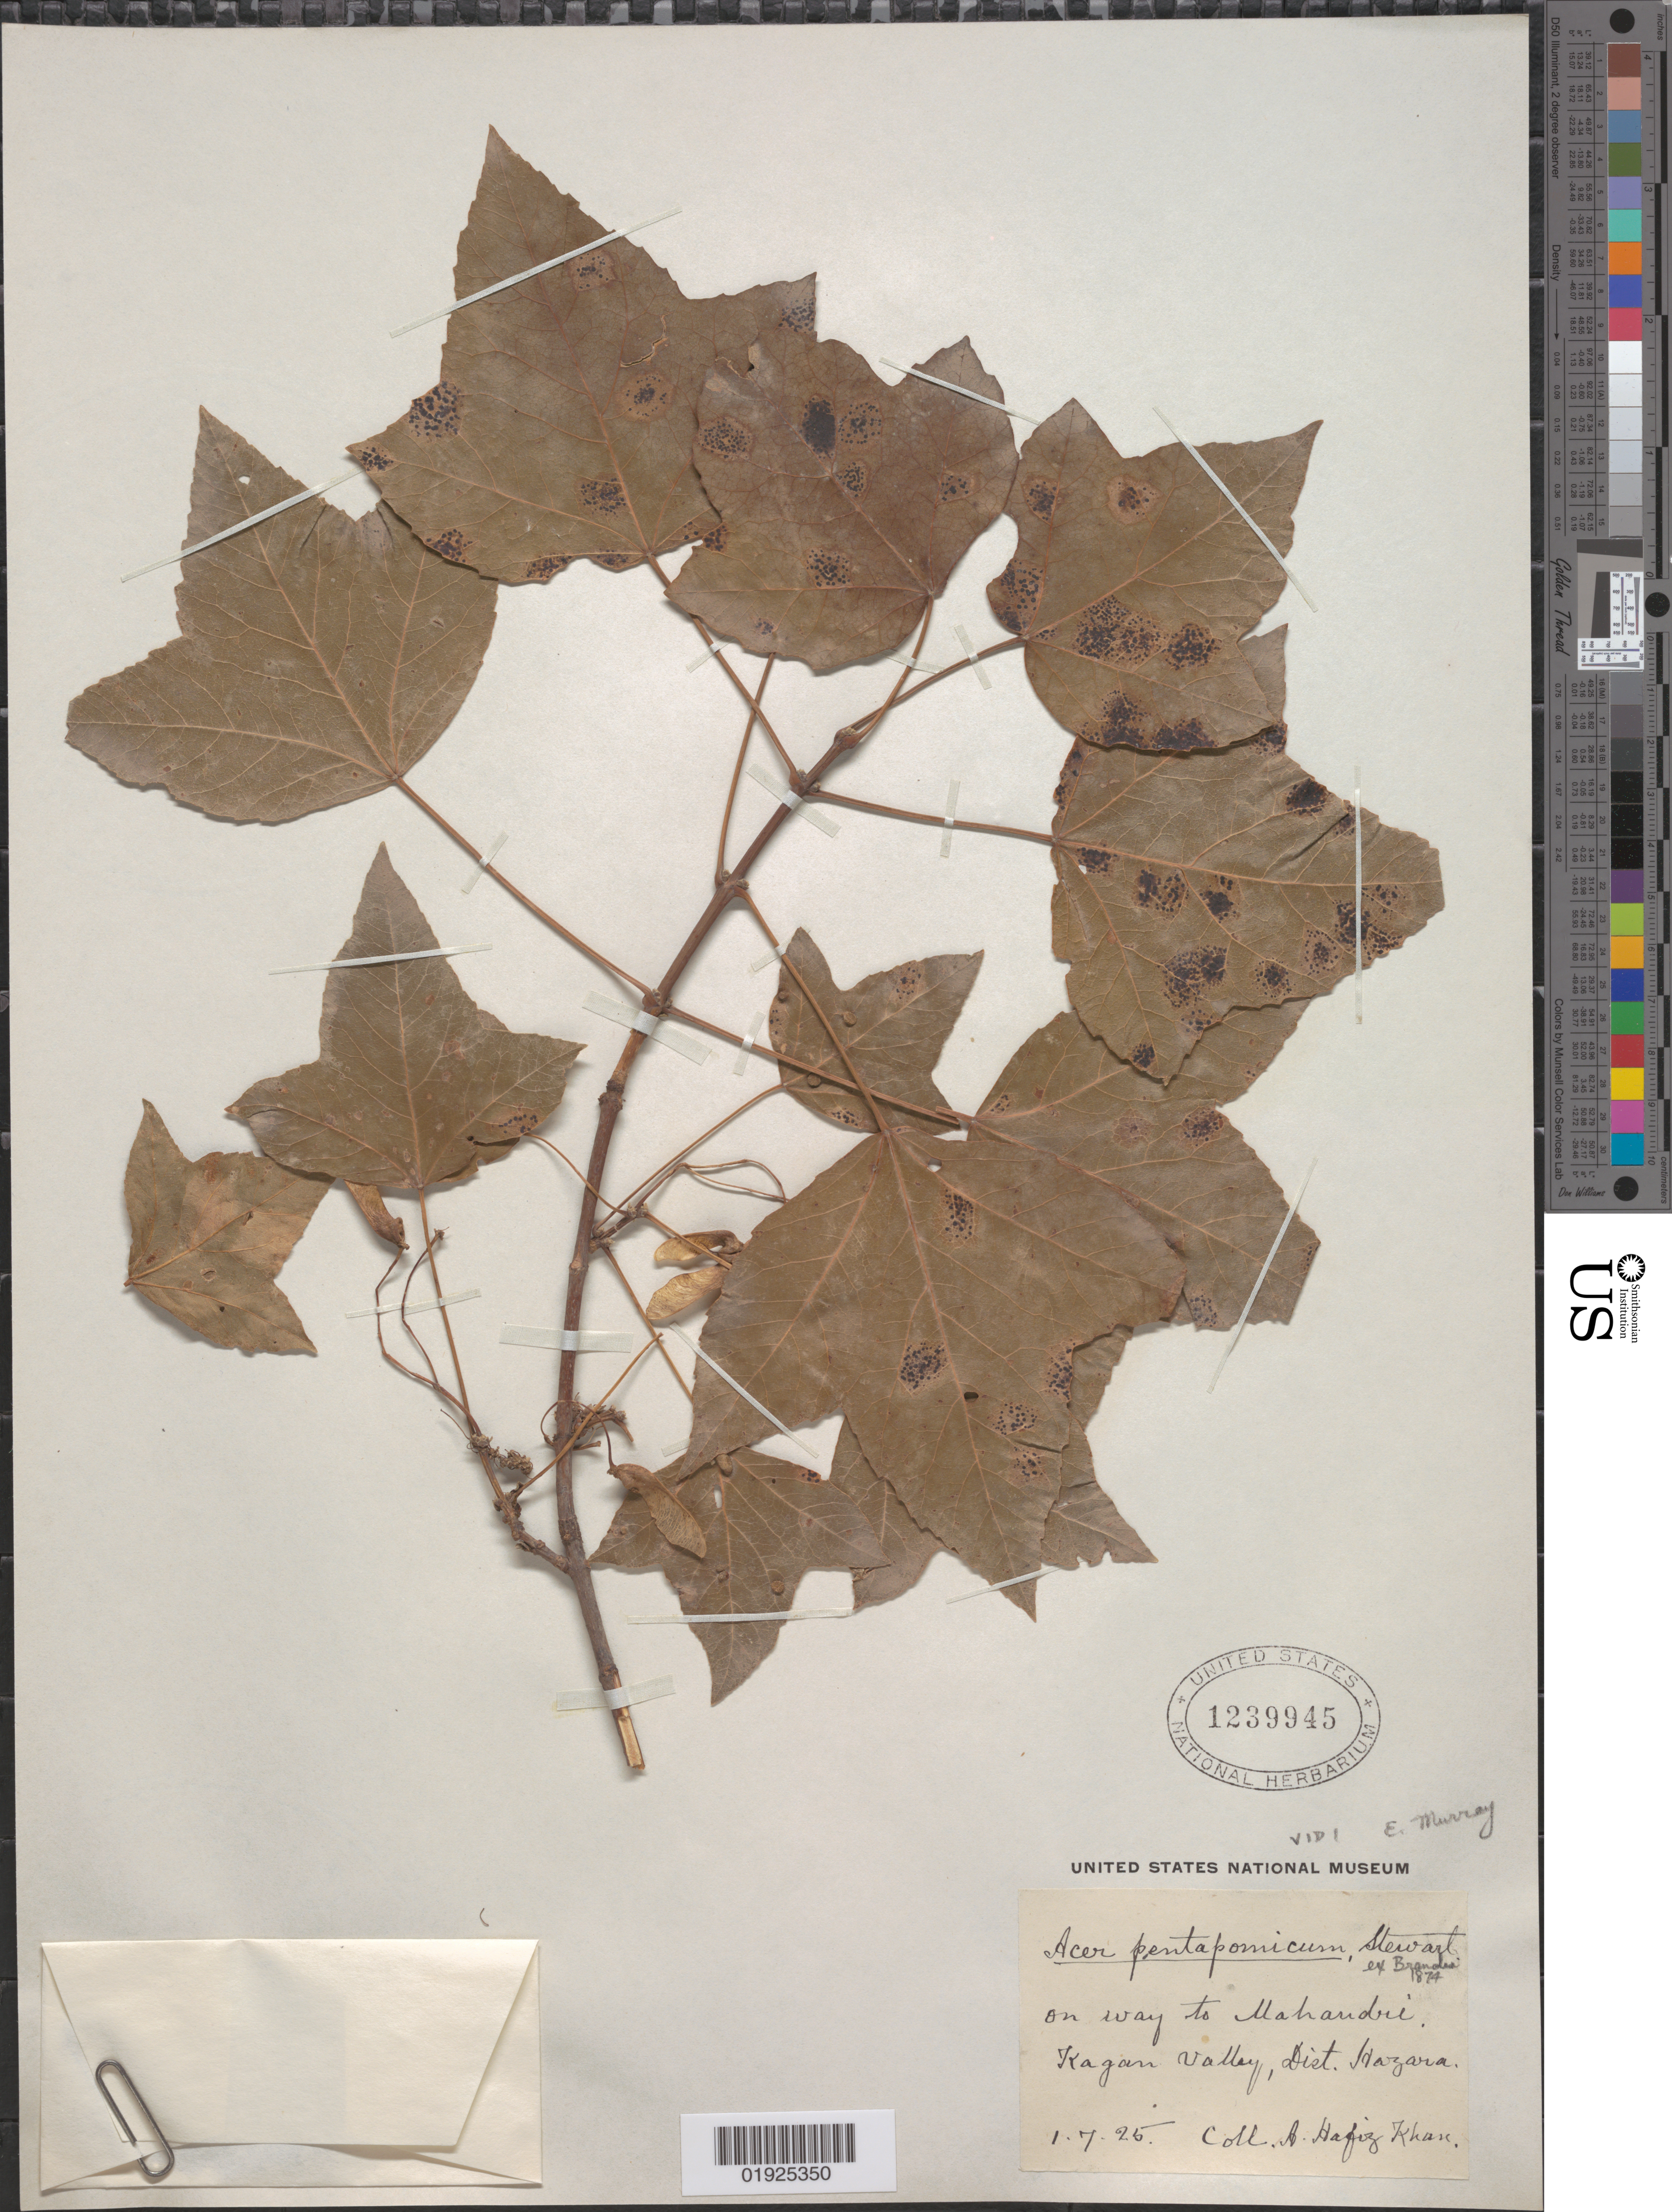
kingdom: Plantae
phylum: Tracheophyta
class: Magnoliopsida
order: Sapindales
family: Sapindaceae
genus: Acer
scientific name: Acer pentapomicum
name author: Stewart ex Brandis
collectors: A. Hafiz-Khan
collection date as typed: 1 . 7. 25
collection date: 1925-01-07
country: Pakistan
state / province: Khyber Pakhtunkhwa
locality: Hazara Dist., Kagan Valley, on way to Mahandri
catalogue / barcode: US 1239945